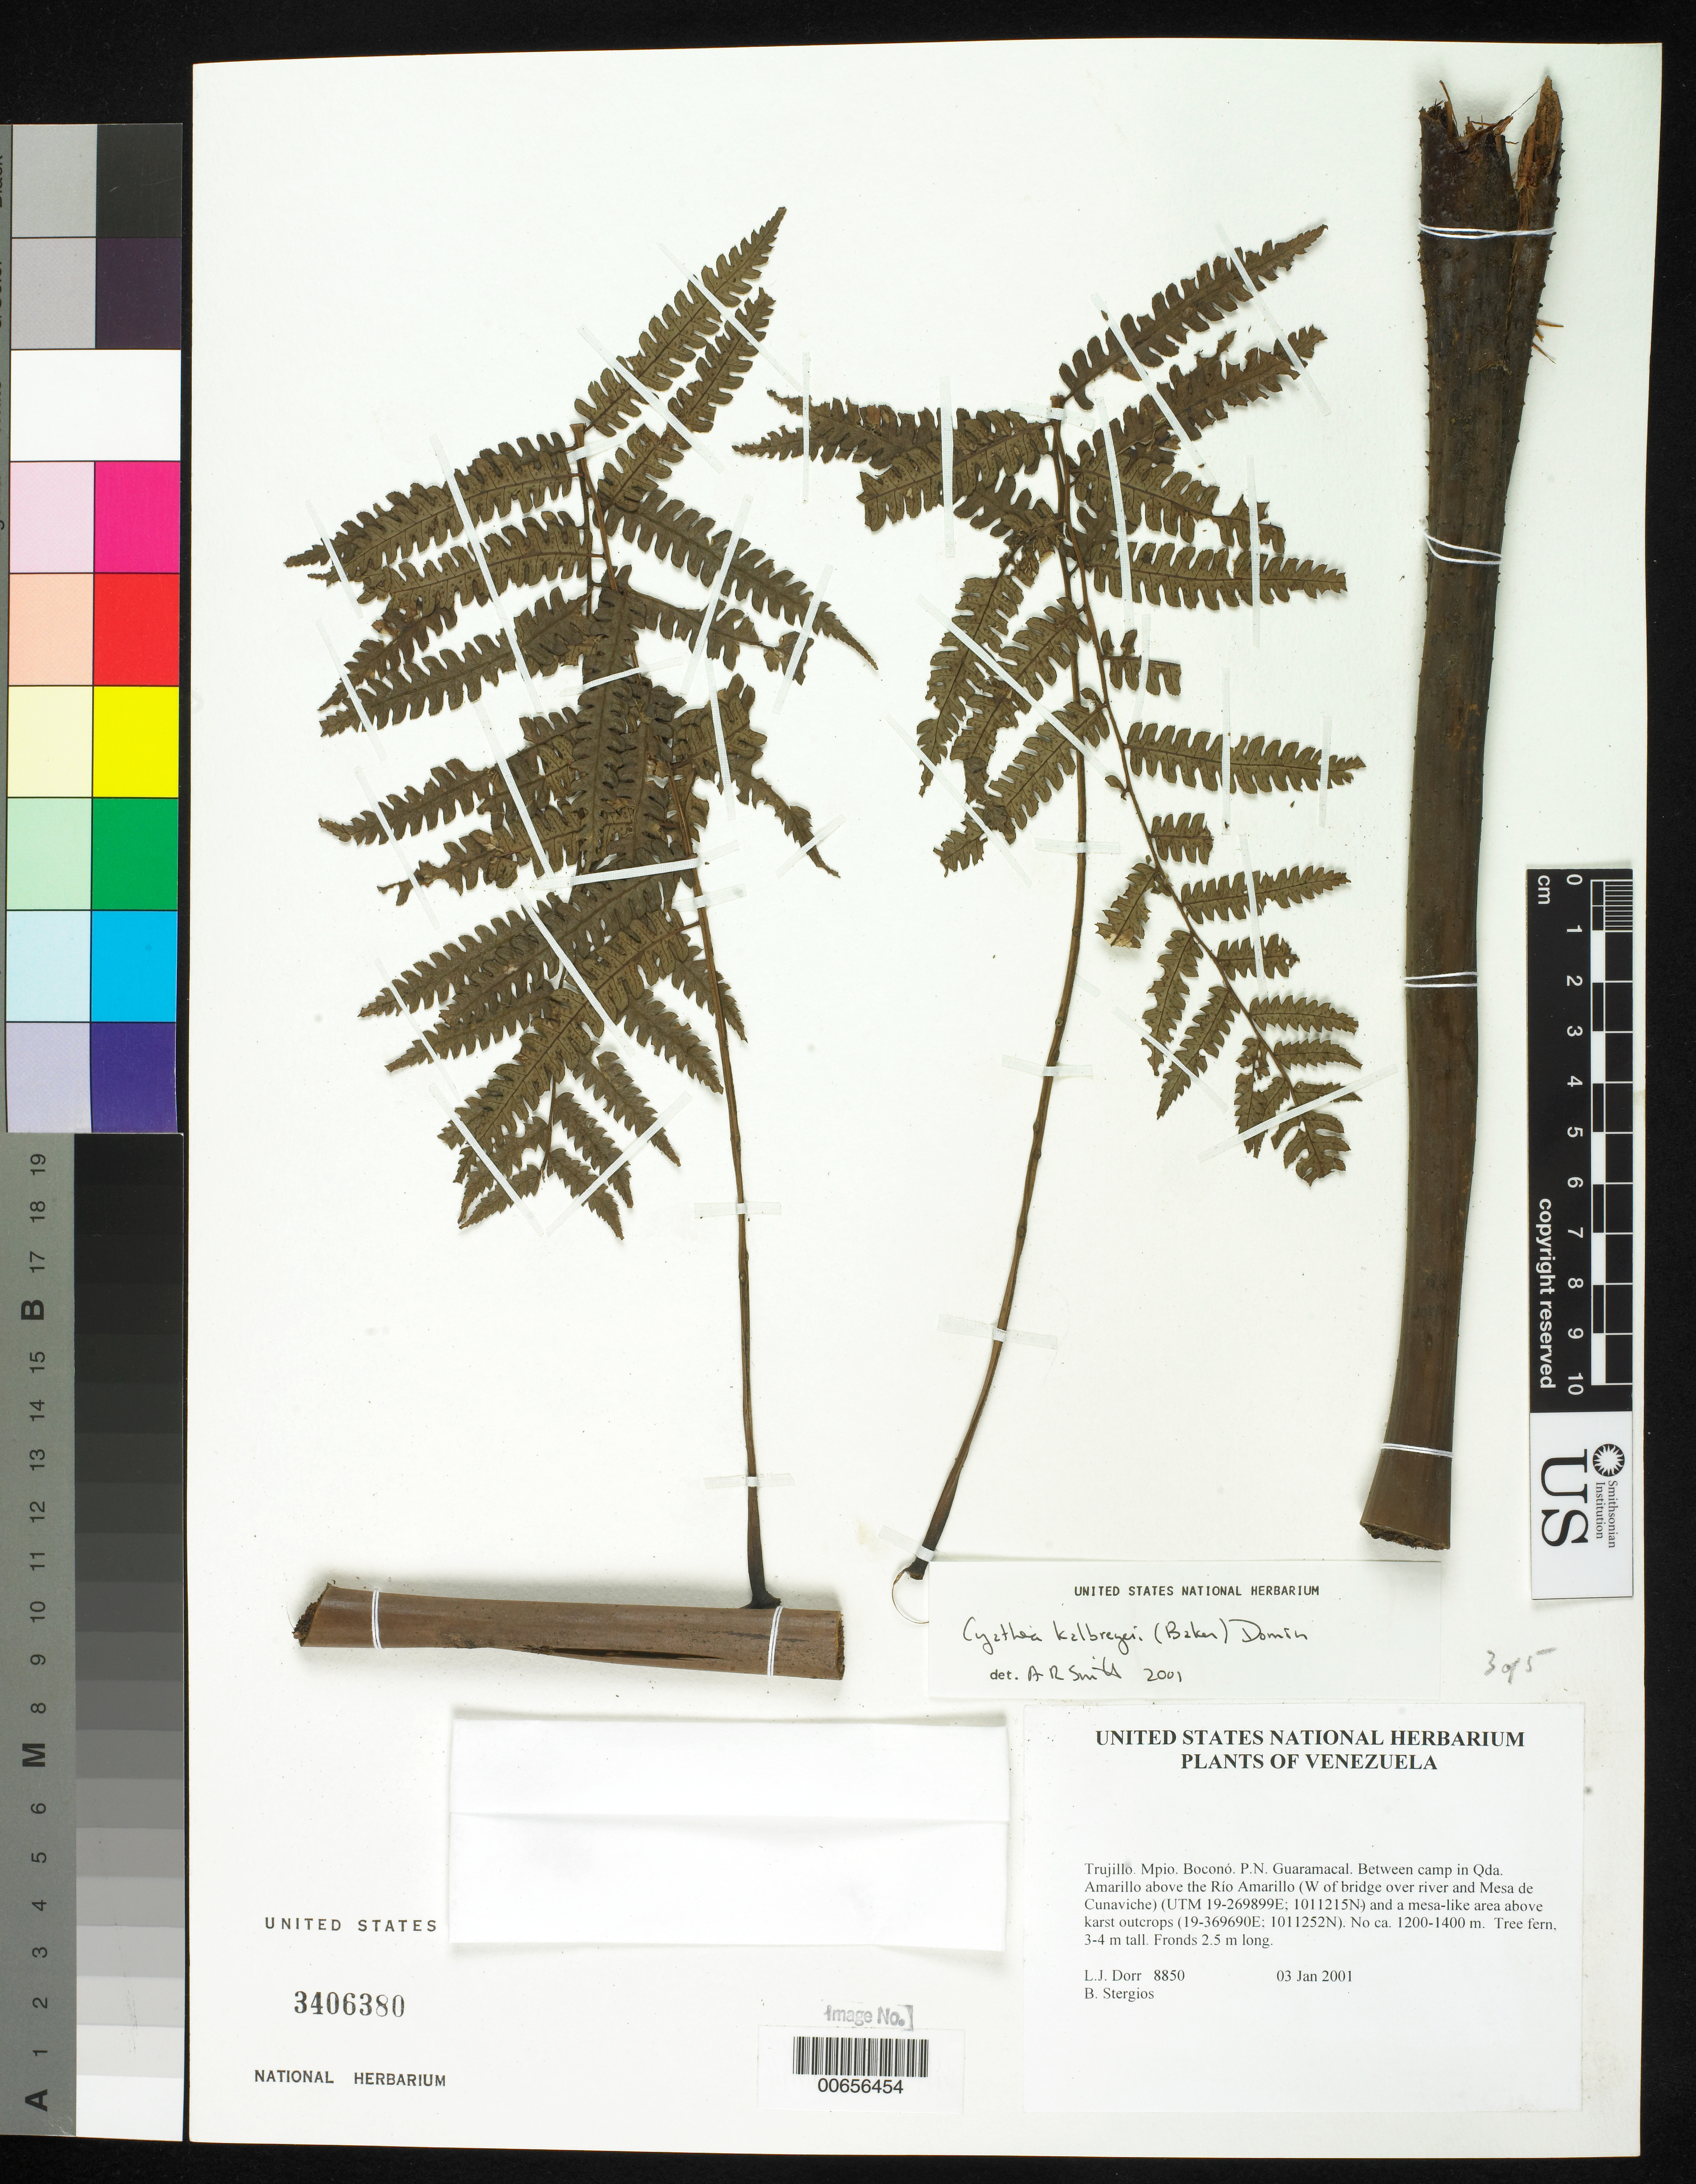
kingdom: Plantae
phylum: Tracheophyta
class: Polypodiopsida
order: Cyatheales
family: Cyatheaceae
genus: Cyathea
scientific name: Cyathea kalbreyeri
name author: (Baker) Domin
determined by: Smith, Alan R., (UC)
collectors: L. J. Dorr & B. G. Stergios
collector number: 8850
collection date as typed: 03 Jan 2001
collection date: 2001-01-03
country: Venezuela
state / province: Trujillo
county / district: Boconó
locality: Parque Nacional Guaramacal. Between camp in Qda Amarillo above Río Amarillo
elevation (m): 1200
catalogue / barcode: US 3406380